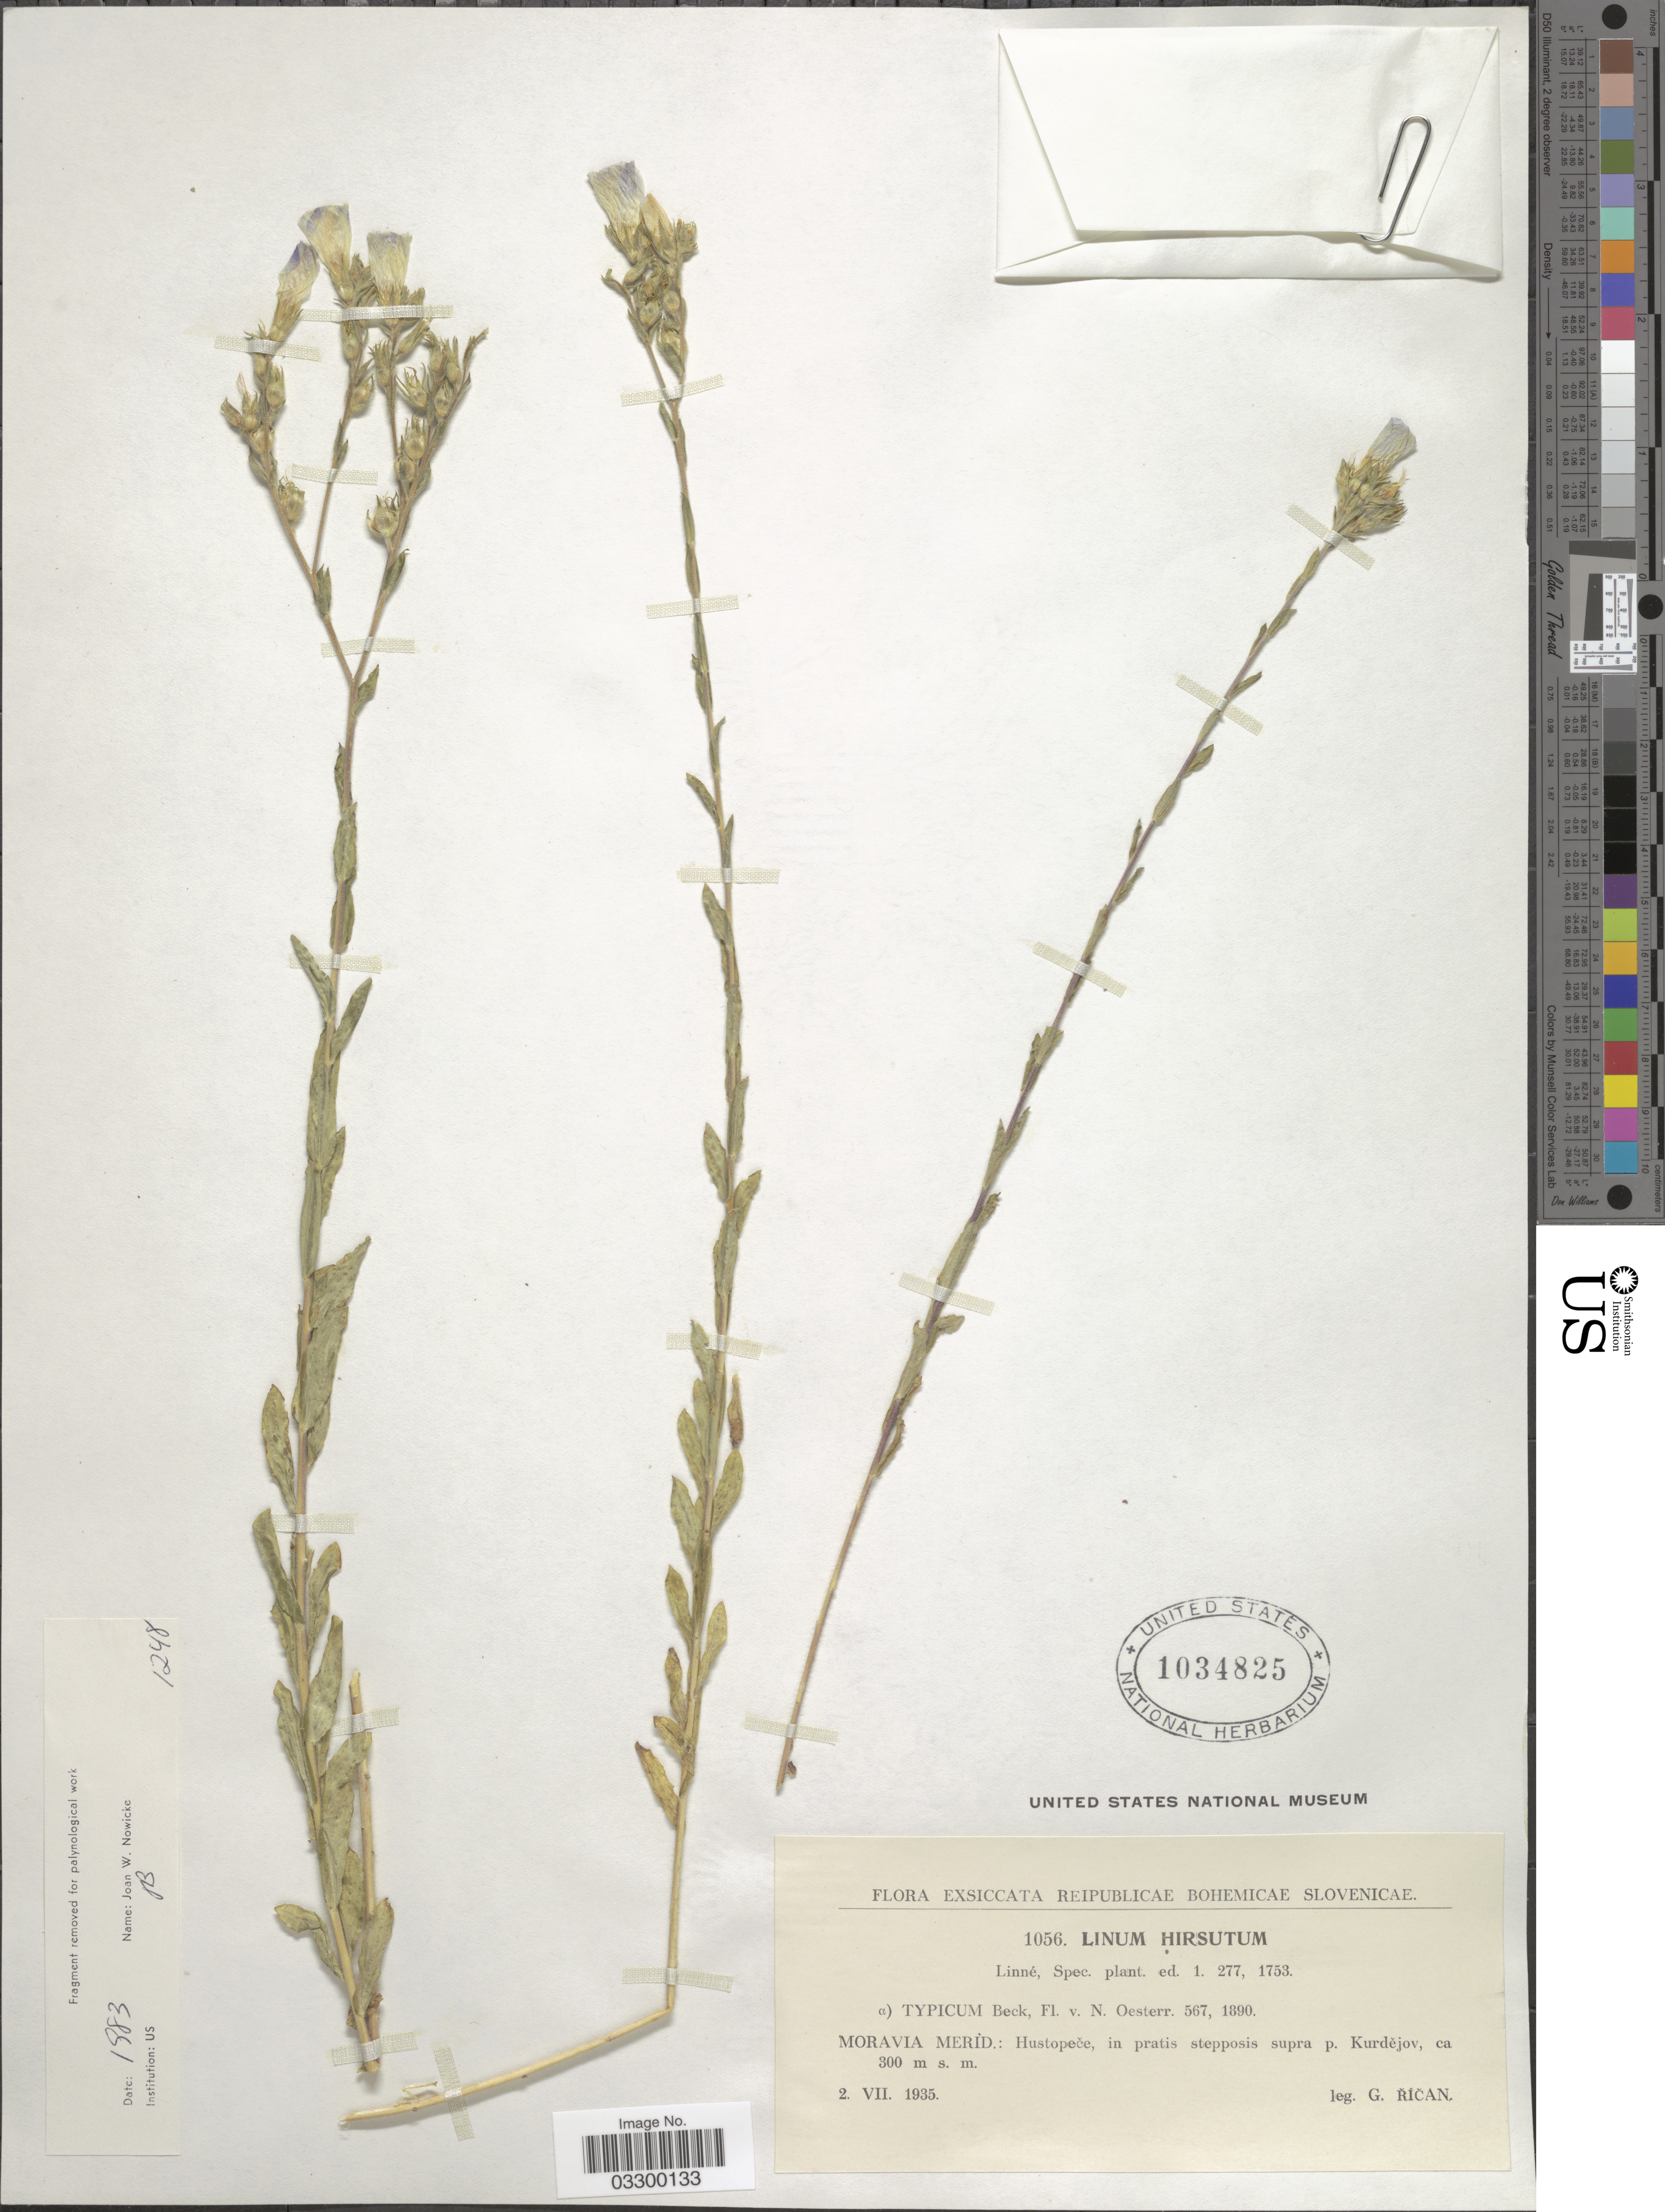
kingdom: Plantae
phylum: Tracheophyta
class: Magnoliopsida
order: Malpighiales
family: Linaceae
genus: Linum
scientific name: Linum hirsutum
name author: L.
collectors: G. Rican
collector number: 1056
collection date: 1935-07-02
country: Czechia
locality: Reipublicae Bohemicae Slovenicae. Moravia Merid.: Hustopeče, in pratis stepposis supra p. Kurdějov.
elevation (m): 300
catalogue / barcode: US 1034825